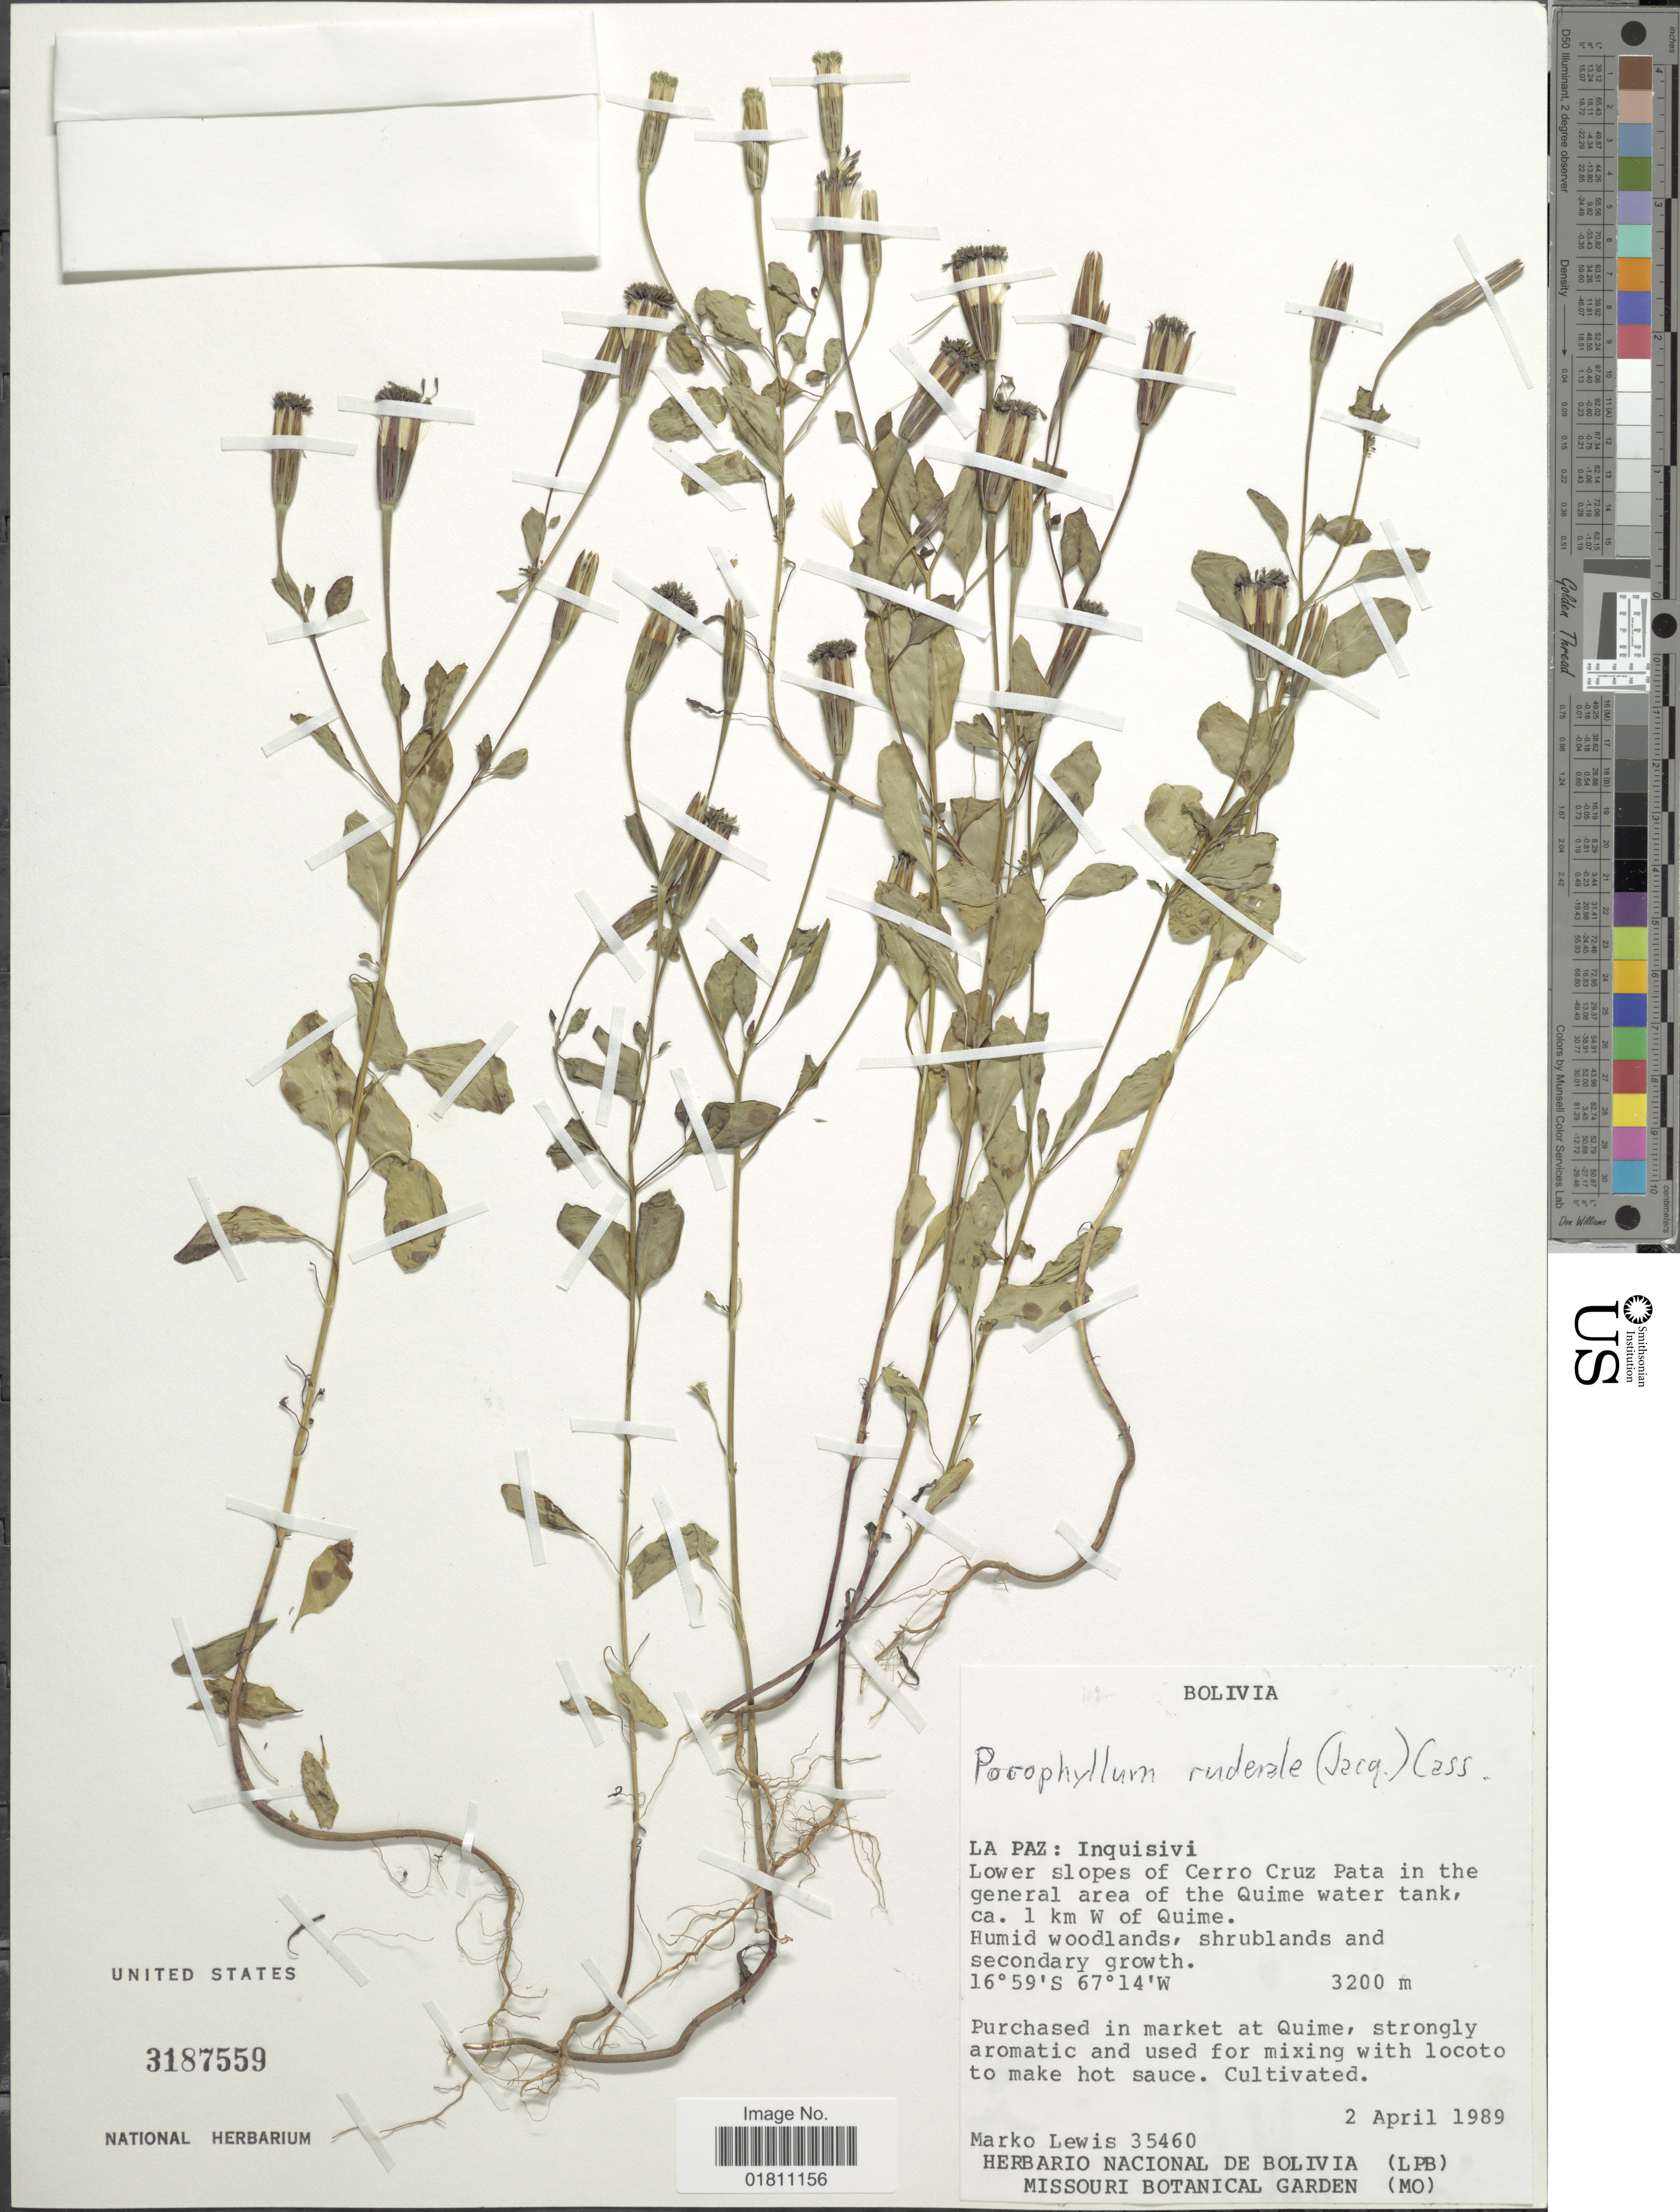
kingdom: Plantae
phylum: Tracheophyta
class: Magnoliopsida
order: Asterales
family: Asteraceae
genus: Porophyllum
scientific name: Porophyllum ruderale subsp. ruderale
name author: (Jacq.) Cass.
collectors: M. A. Lewis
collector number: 35460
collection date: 1989-04-02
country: Bolivia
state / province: La Paz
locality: Inquisivi, Lower slopes of Cerro Cruz Pata in the general area of the Quime water tank, ca. 1 km W of Quime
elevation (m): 3200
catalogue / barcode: US 3187559